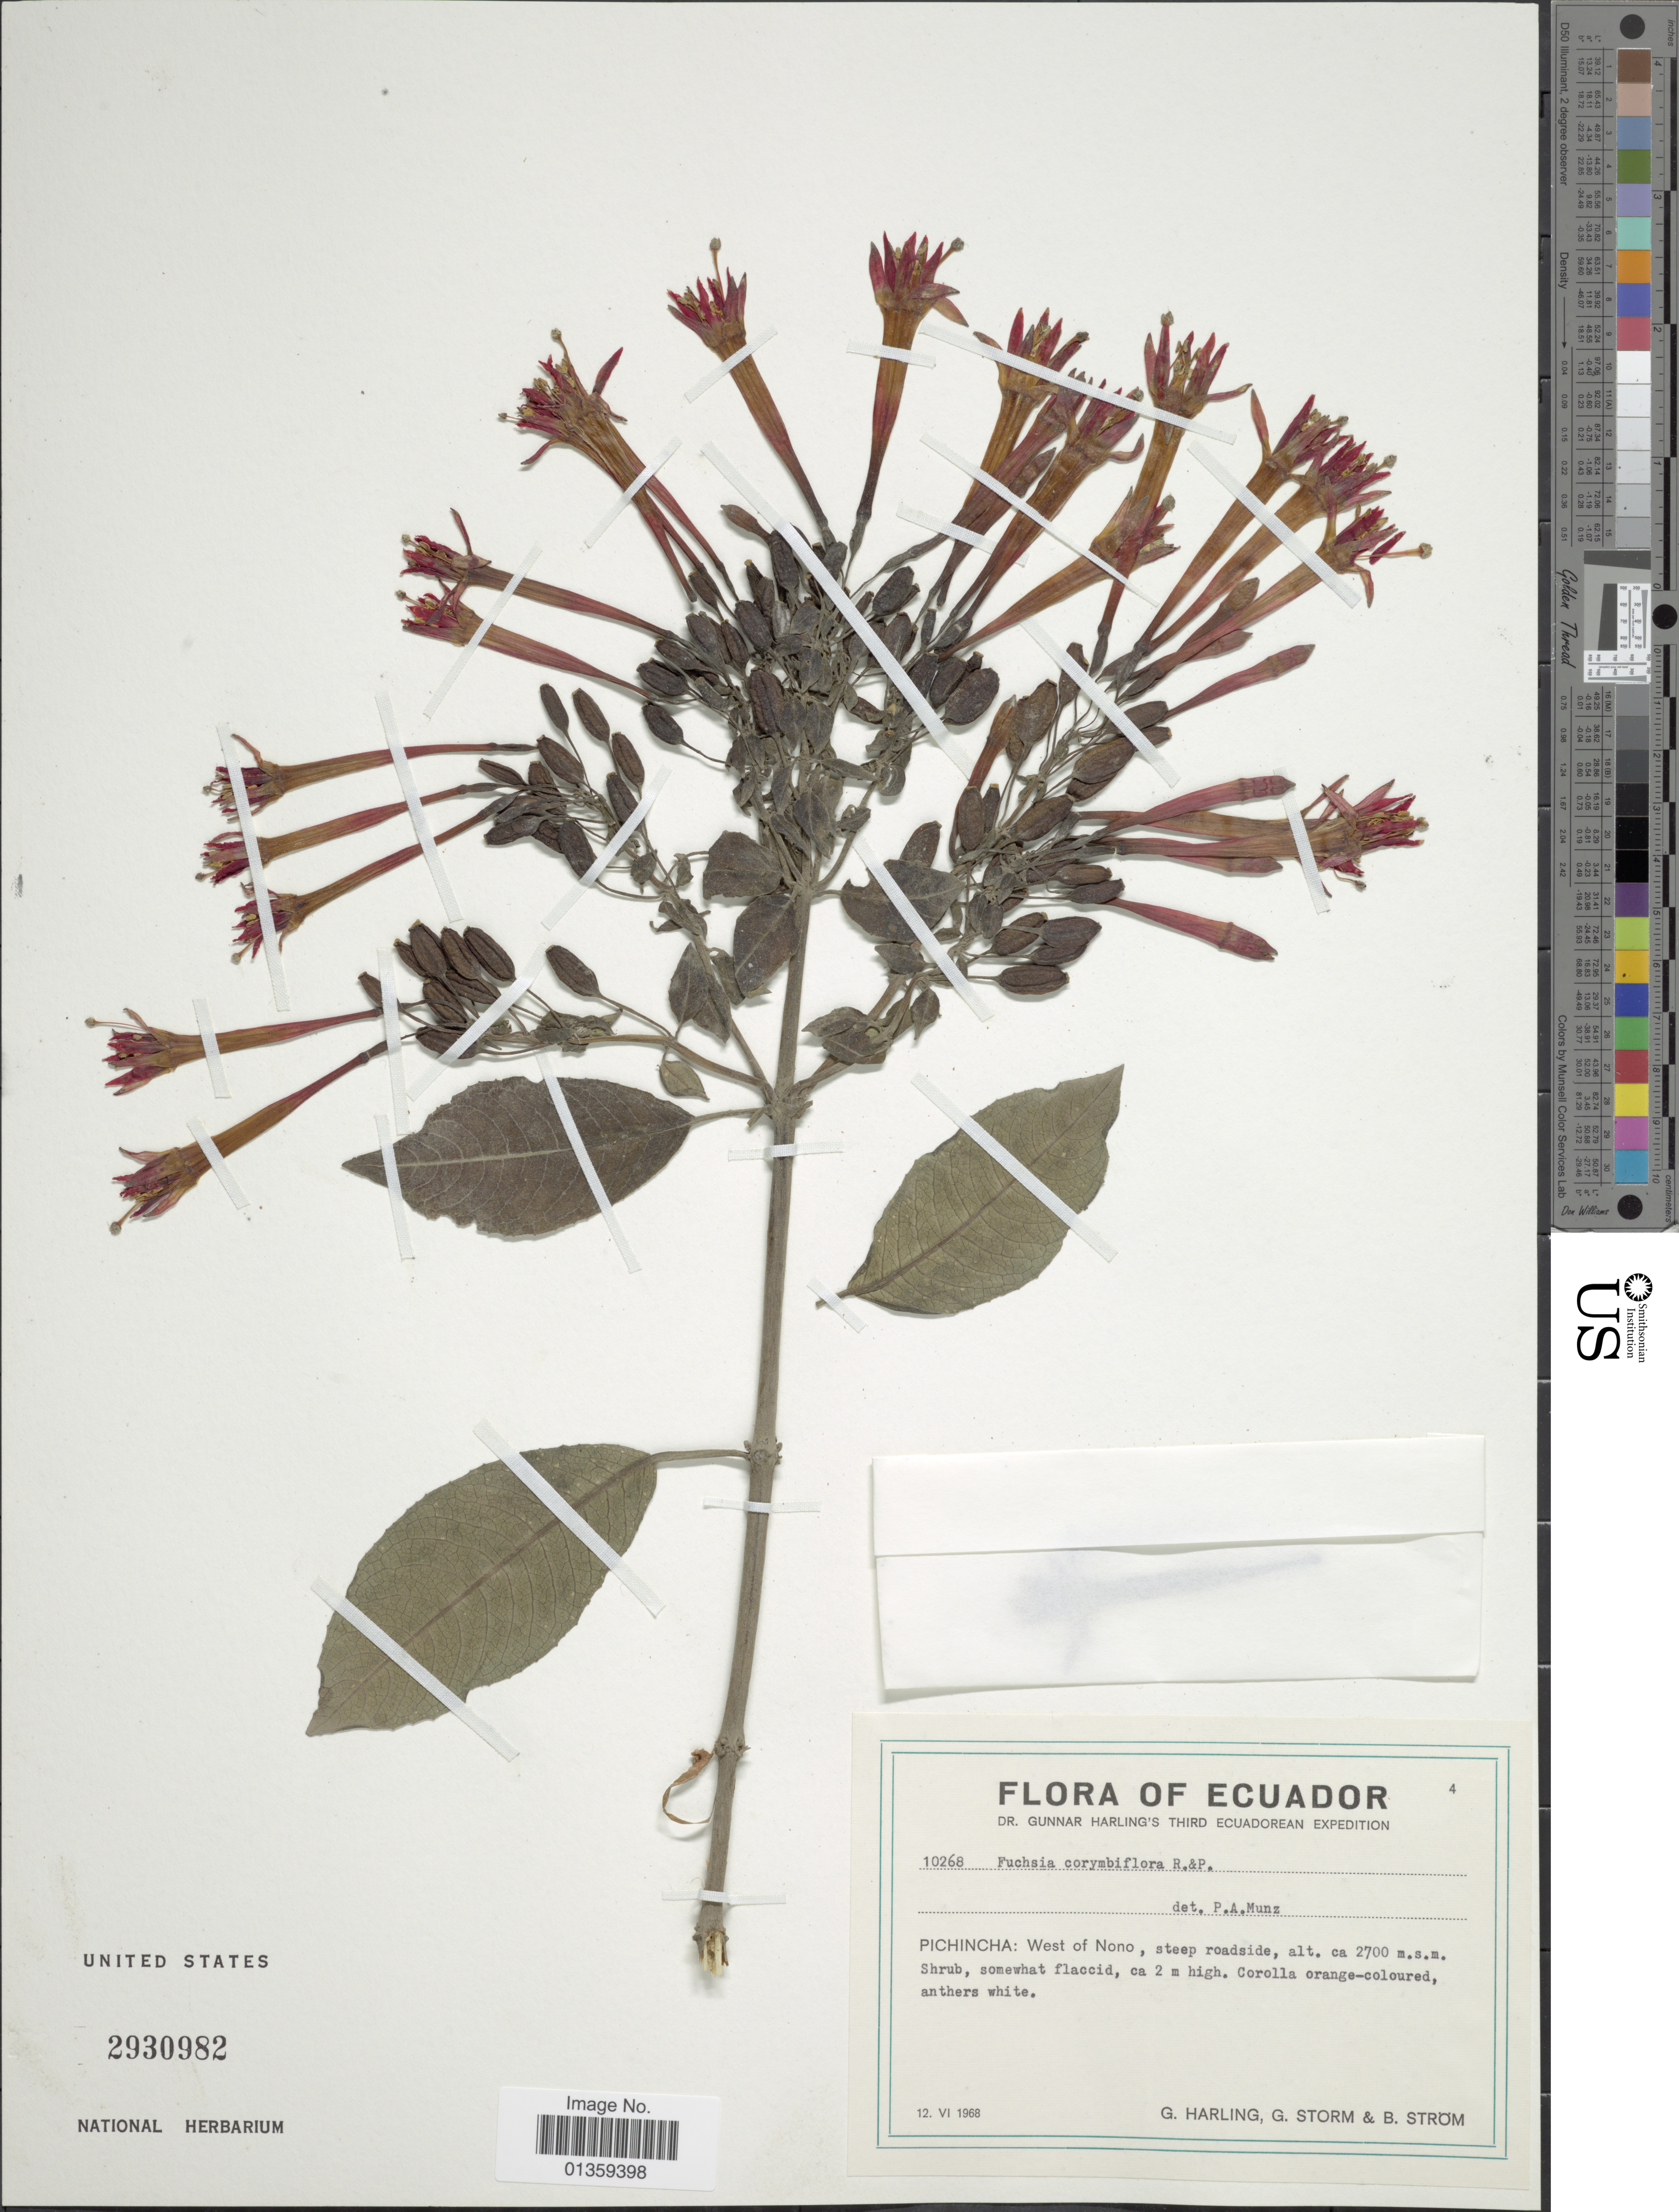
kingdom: Plantae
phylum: Tracheophyta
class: Magnoliopsida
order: Myrtales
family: Onagraceae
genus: Fuchsia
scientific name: Fuchsia corymbiflora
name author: Ruiz & Pav.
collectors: G. Harling, G. Storm & B. Strom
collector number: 10268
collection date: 1968-06-12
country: Ecuador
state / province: Pichincha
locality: West of Nono, steep roadside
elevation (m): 2700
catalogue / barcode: US 2930982